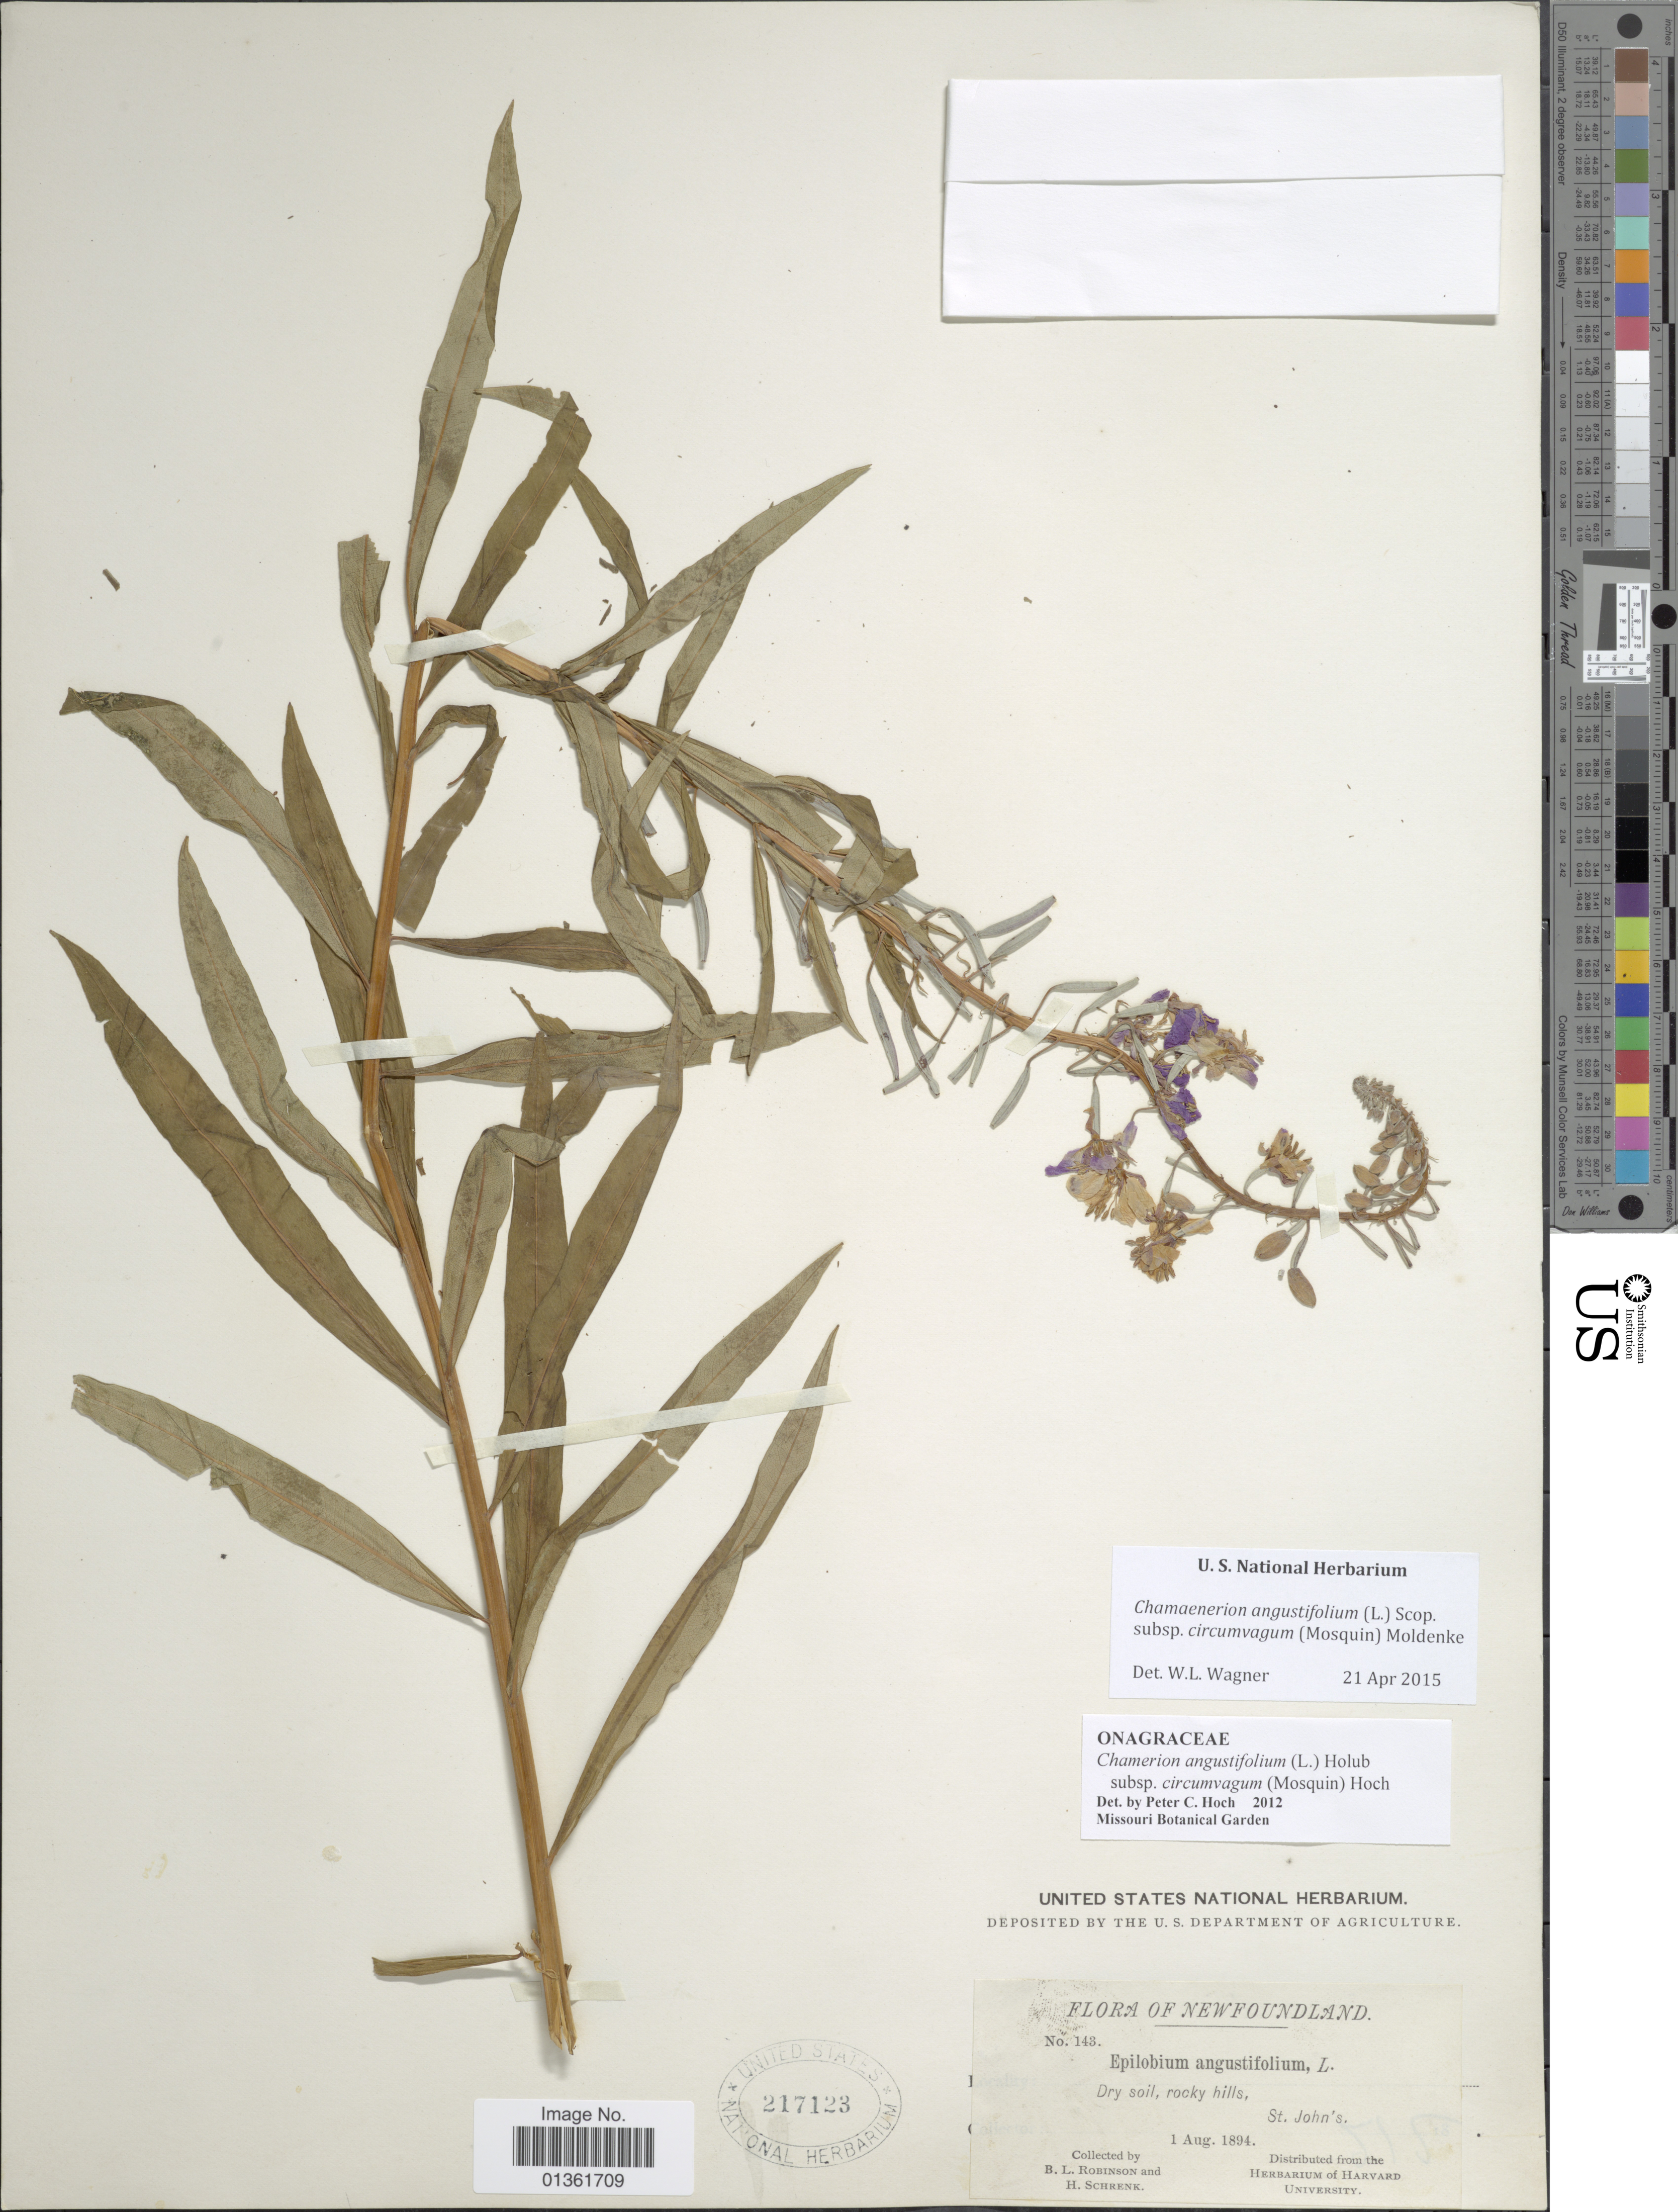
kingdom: Plantae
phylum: Tracheophyta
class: Magnoliopsida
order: Myrtales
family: Onagraceae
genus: Chamaenerion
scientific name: Chamaenerion angustifolium subsp. circumvagum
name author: (Mosquin) Moldenke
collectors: B. L. Robinson & H. v. Schrenk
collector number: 143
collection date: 1894-08-01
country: Canada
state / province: Newfoundland and Labrador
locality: St. John's.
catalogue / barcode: US 217123